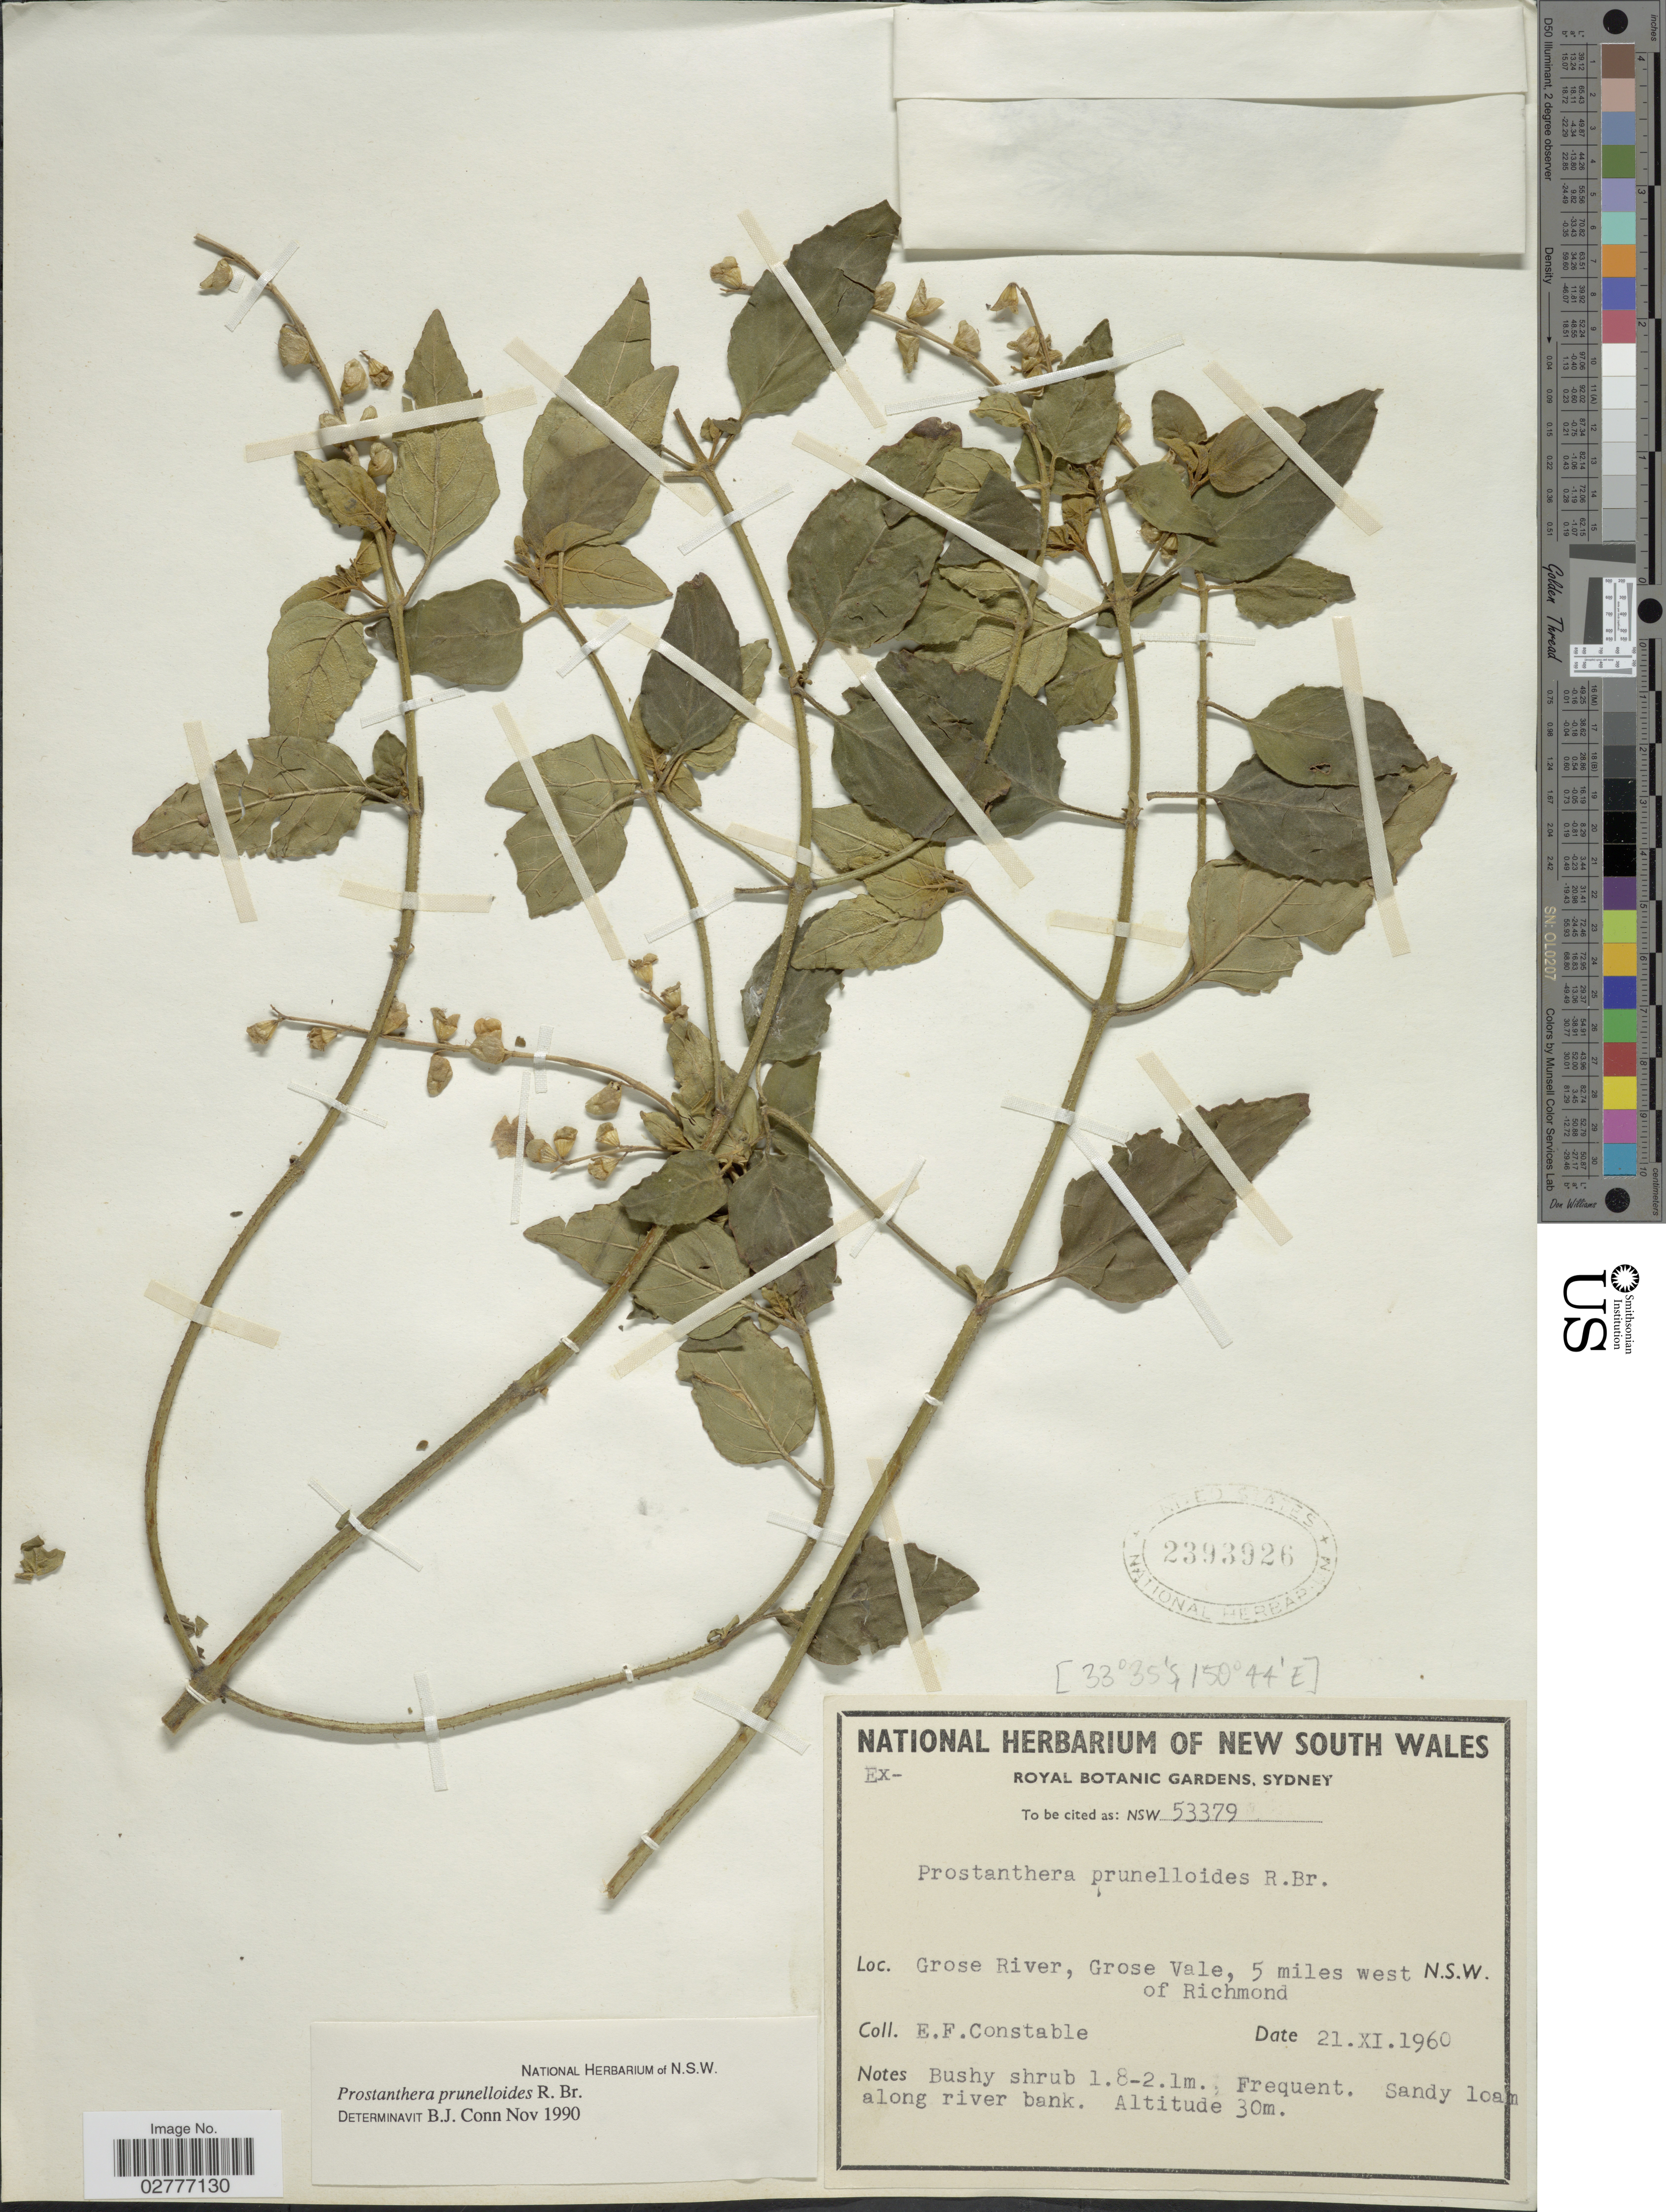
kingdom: Plantae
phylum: Tracheophyta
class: Magnoliopsida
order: Lamiales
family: Lamiaceae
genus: Prostanthera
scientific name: Prostanthera prunelloides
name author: R. Br.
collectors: E. F. Constable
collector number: NSW53379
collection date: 1960-11-21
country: Australia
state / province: New South Wales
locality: Grose River, Grose Vale, 5 miles west of Richmond. N.S.W.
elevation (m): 30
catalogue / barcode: US 2393926